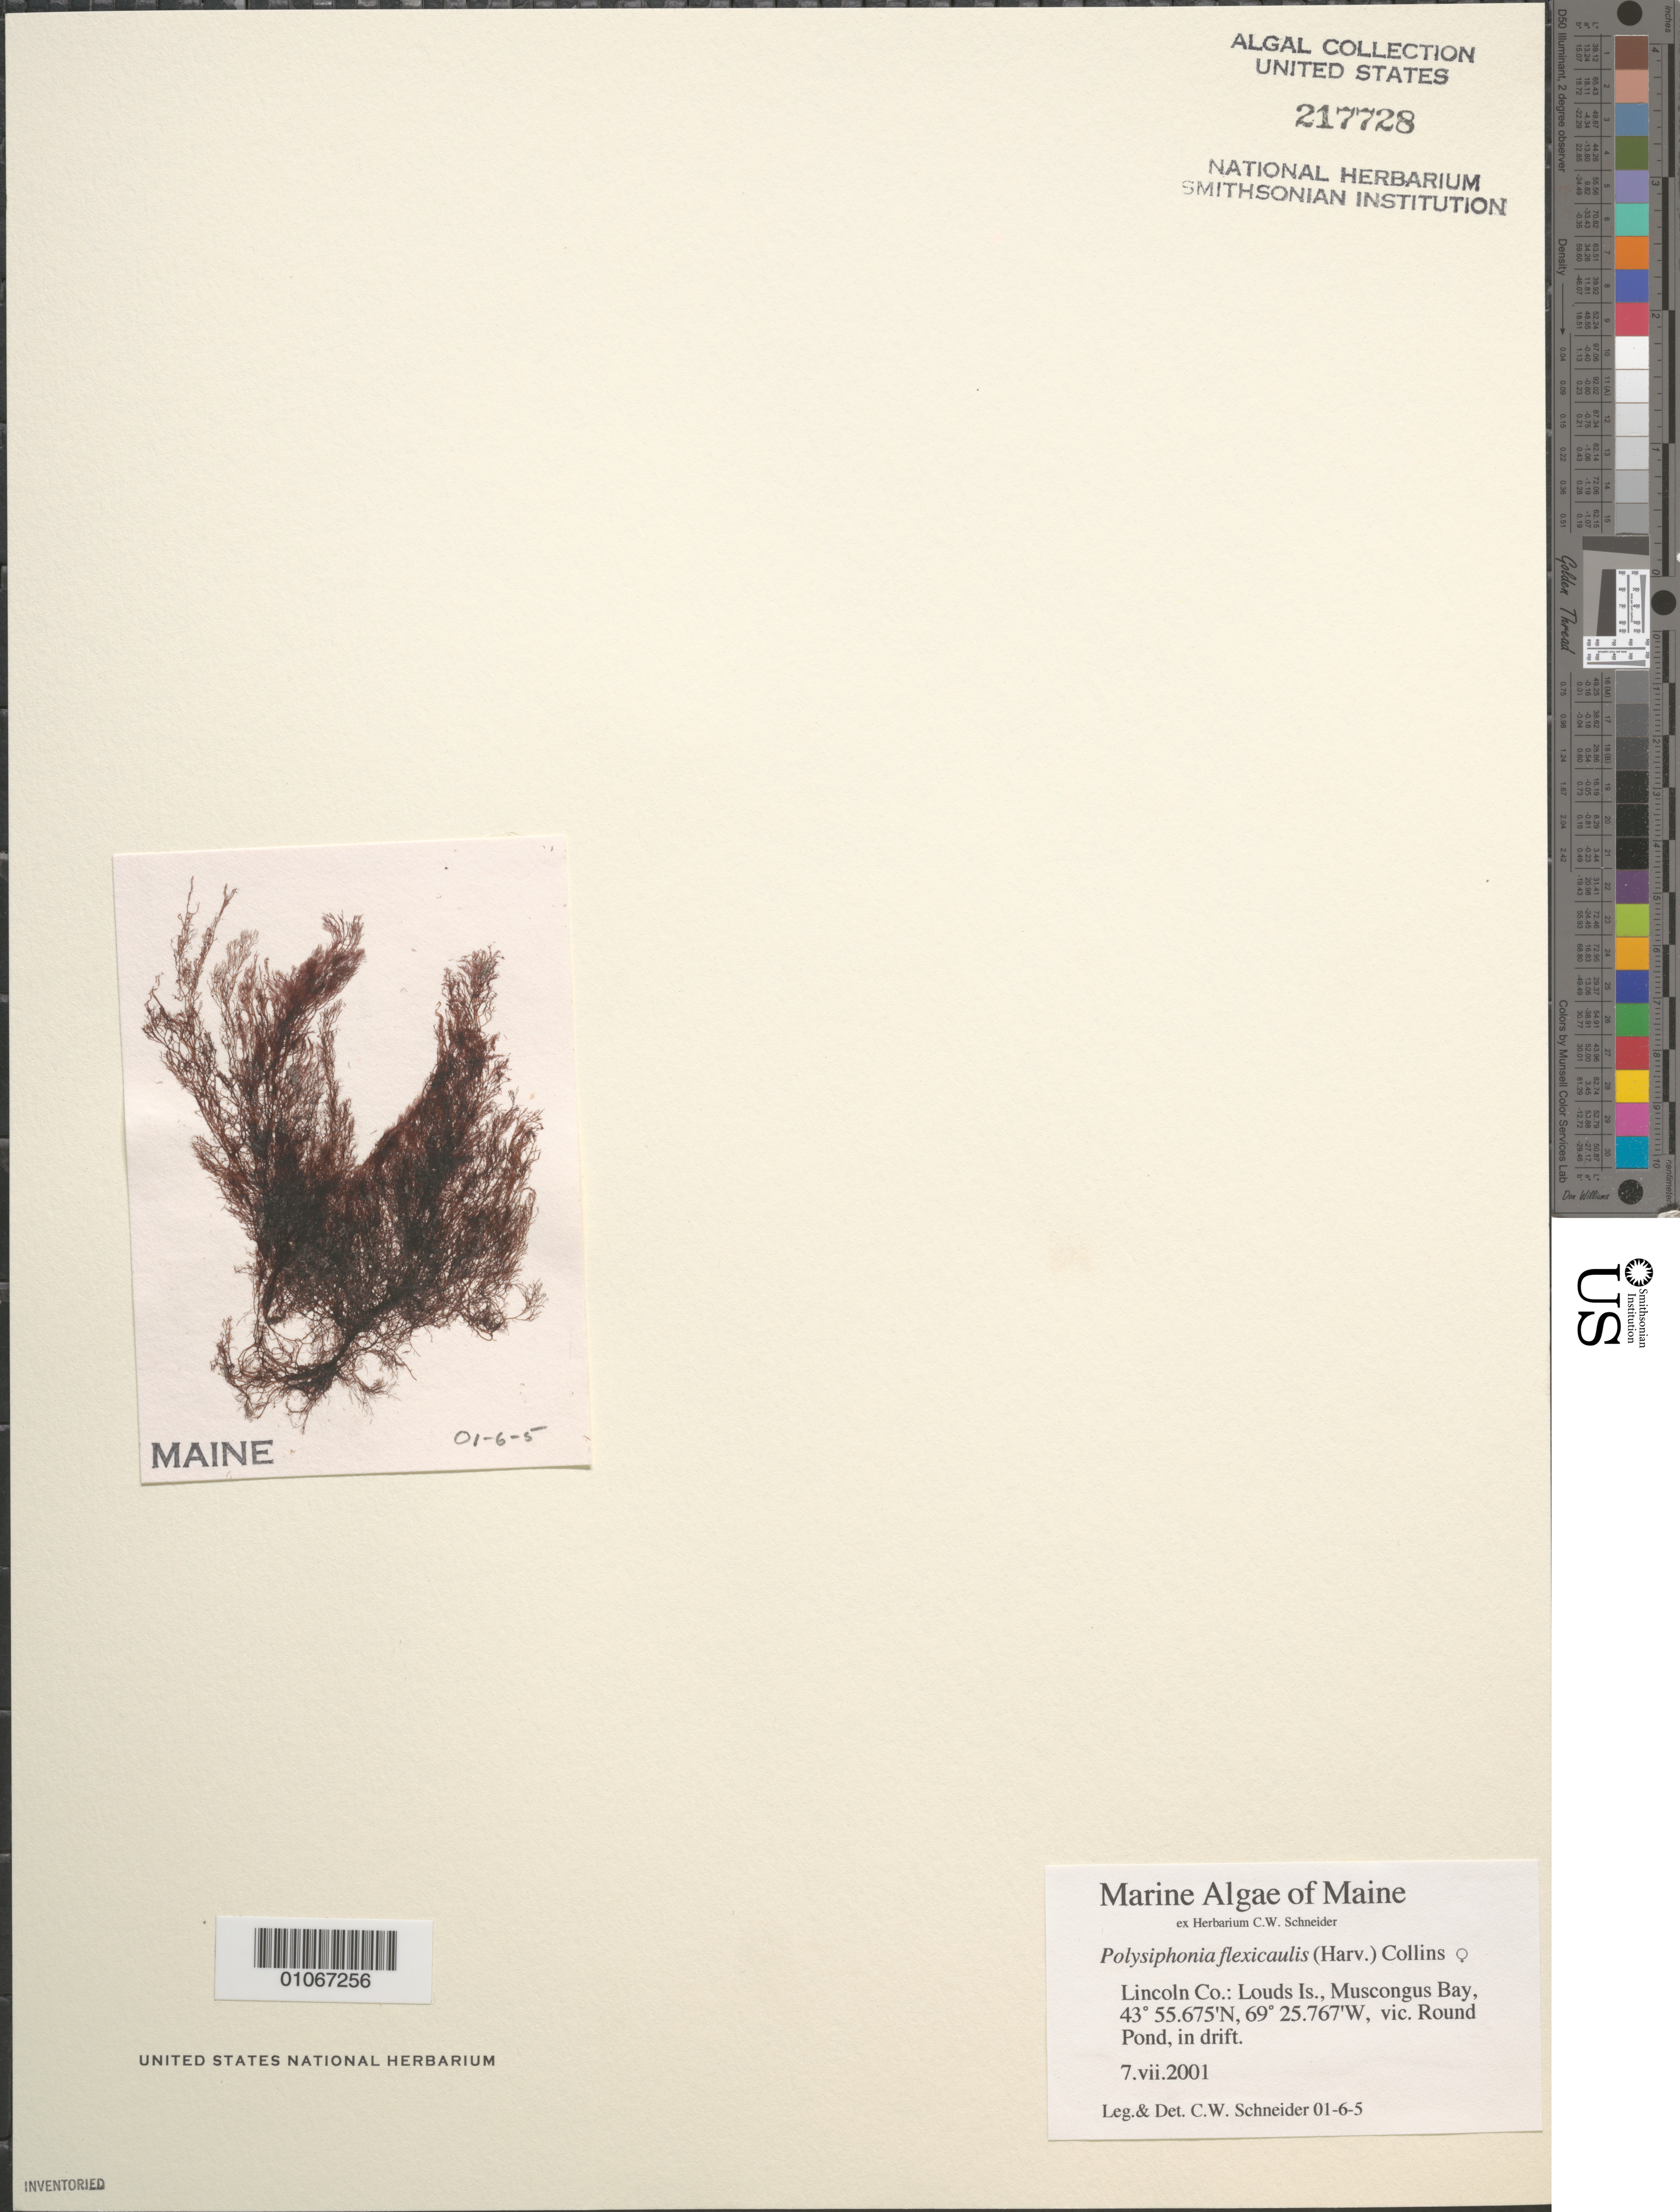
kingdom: Plantae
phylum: Rhodophyta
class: Florideophyceae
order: Ceramiales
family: Rhodomelaceae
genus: Leptosiphonia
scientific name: Leptosiphonia flexicaulis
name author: (Harv.) Savoie & G.W. Saunders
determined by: Algae name updating Project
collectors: C. W. Schneider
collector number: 01-6-5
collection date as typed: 07 Jul 2001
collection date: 2001-07-07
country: United States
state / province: Maine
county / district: Lincoln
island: Louds Island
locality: Muscongus Bay, vicinity of Round Pond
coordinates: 43 55.675'N, 69 25.767'W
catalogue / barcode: US 217728